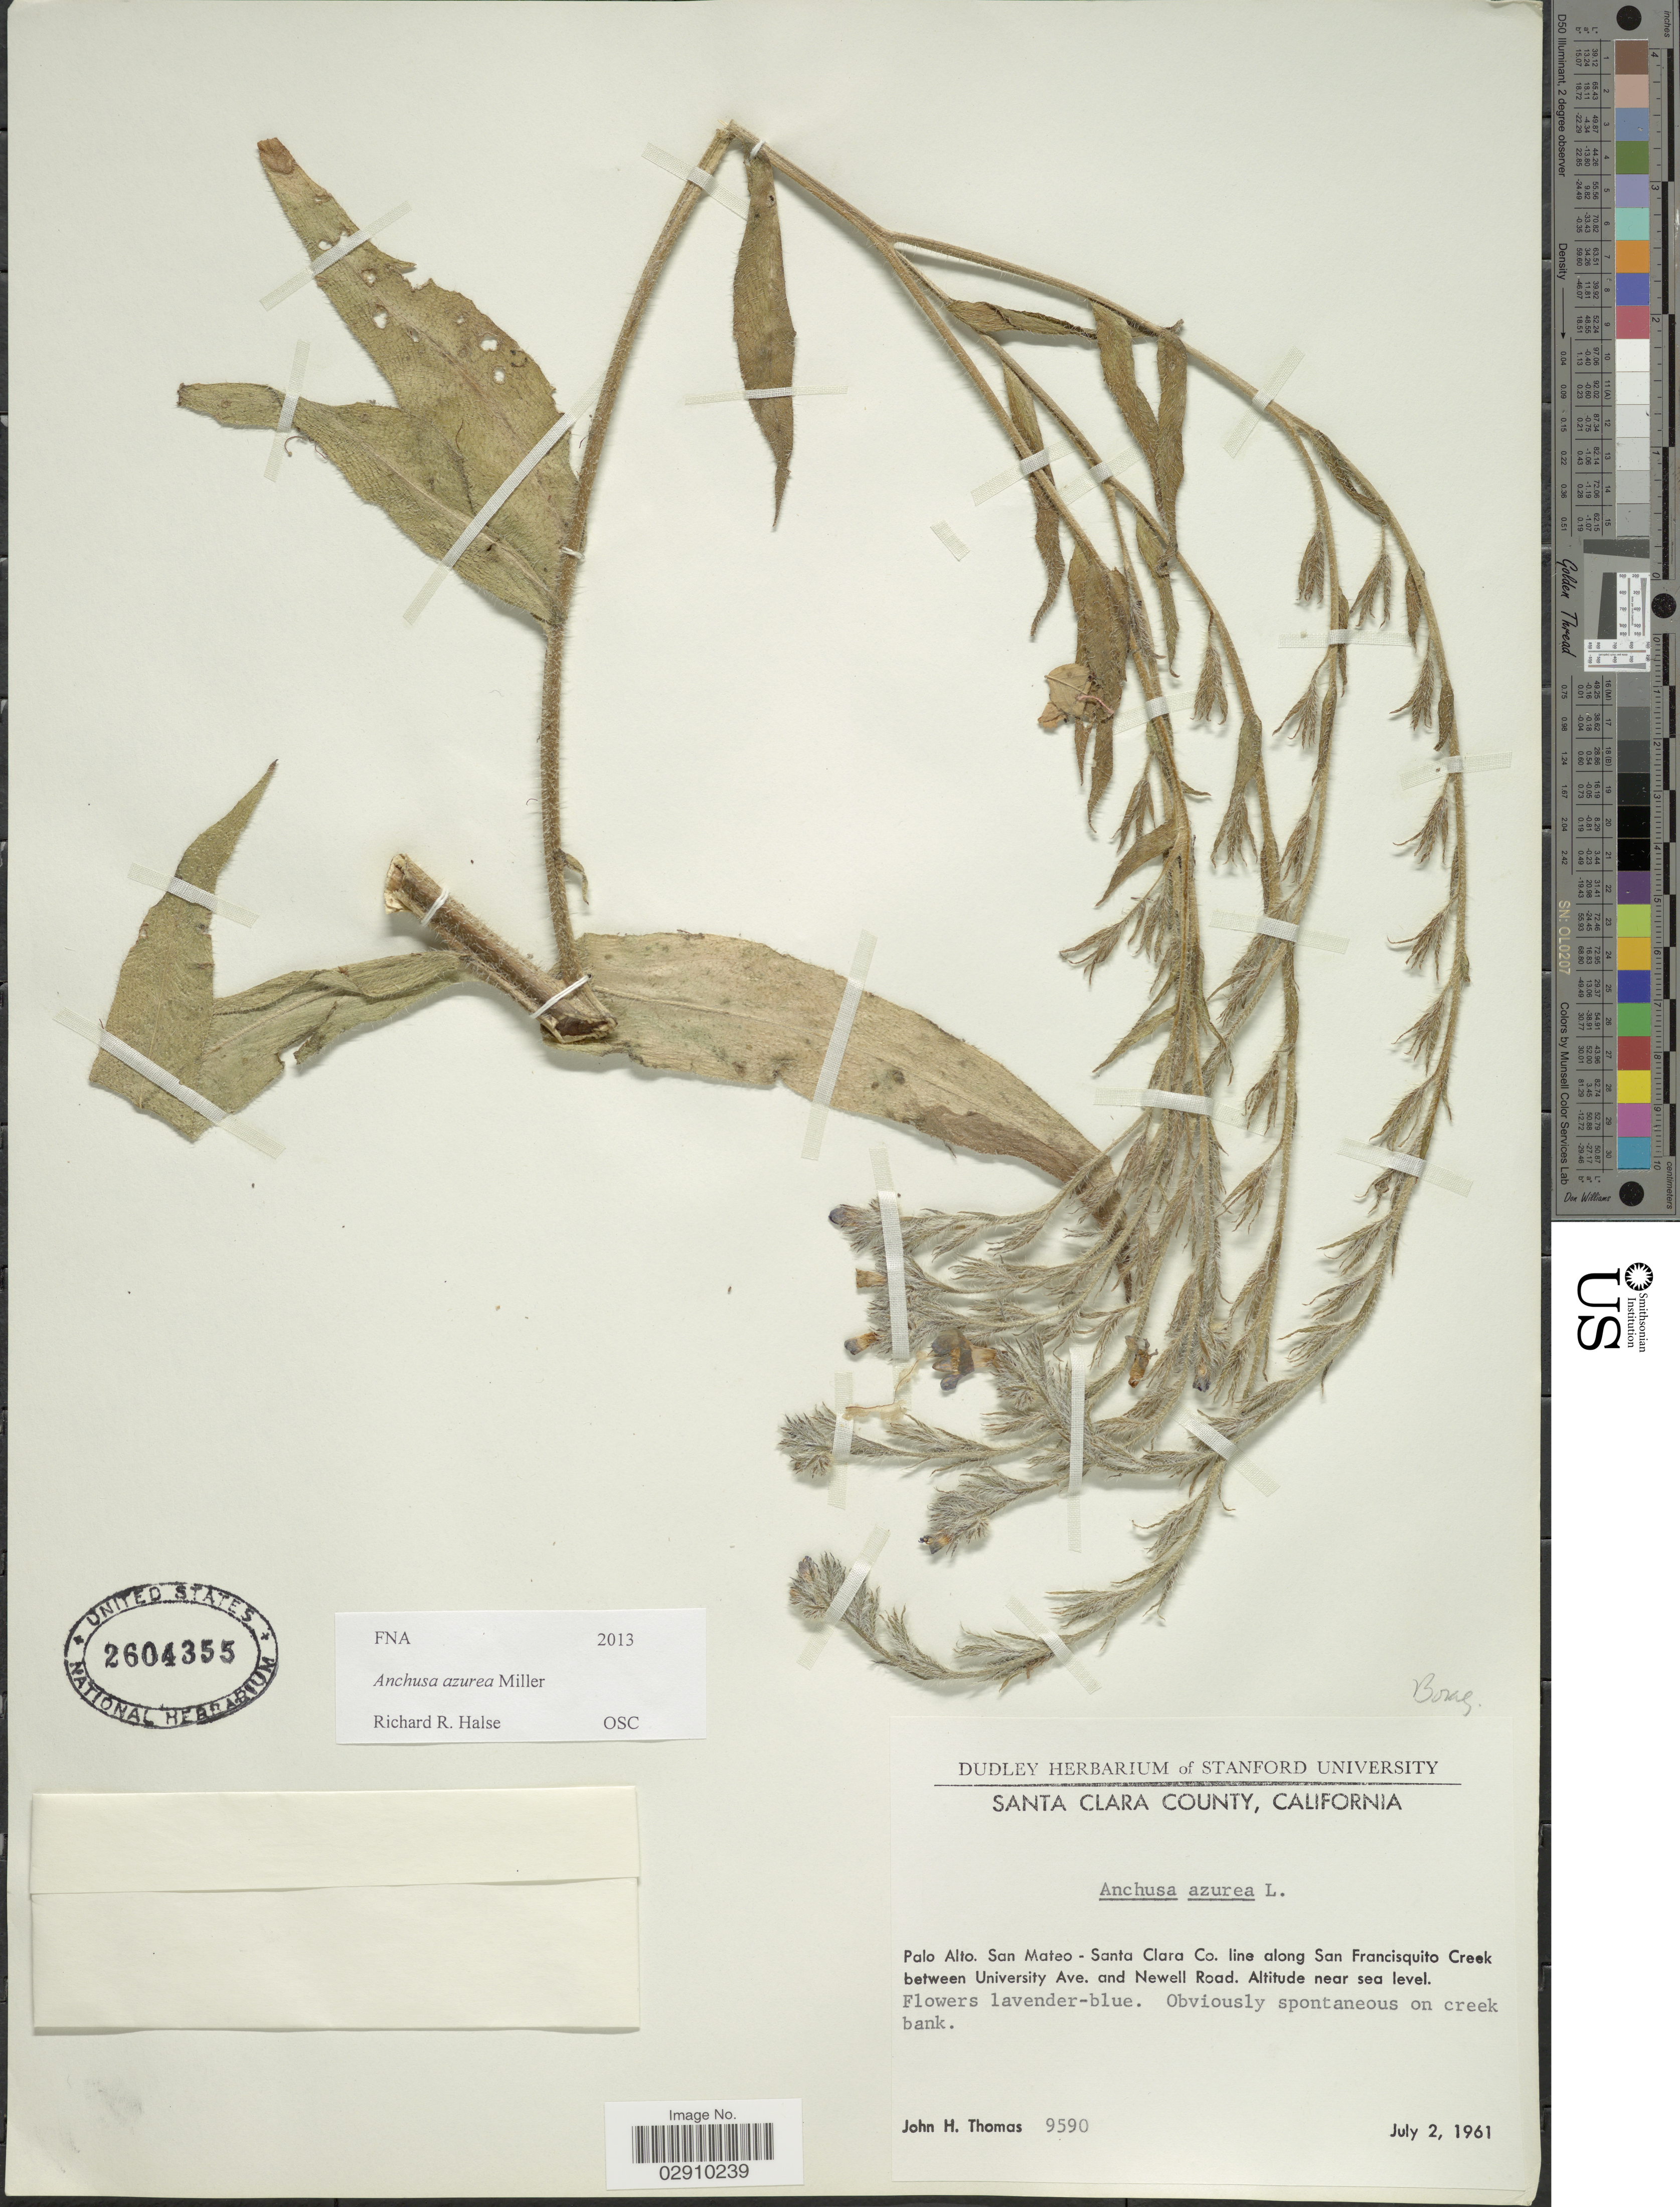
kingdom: Plantae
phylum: Tracheophyta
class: Magnoliopsida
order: Boraginales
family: Boraginaceae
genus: Anchusa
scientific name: Anchusa azurea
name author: Mill.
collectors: J. H. Thomas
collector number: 9590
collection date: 1961-07-02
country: United States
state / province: California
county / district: Santa Clara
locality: Santa Clara County, Palo Alto, San Mateo - Santa Clara Co. line along San Francisquito Creek between University Ave. and Newell Road.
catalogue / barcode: US 2604355